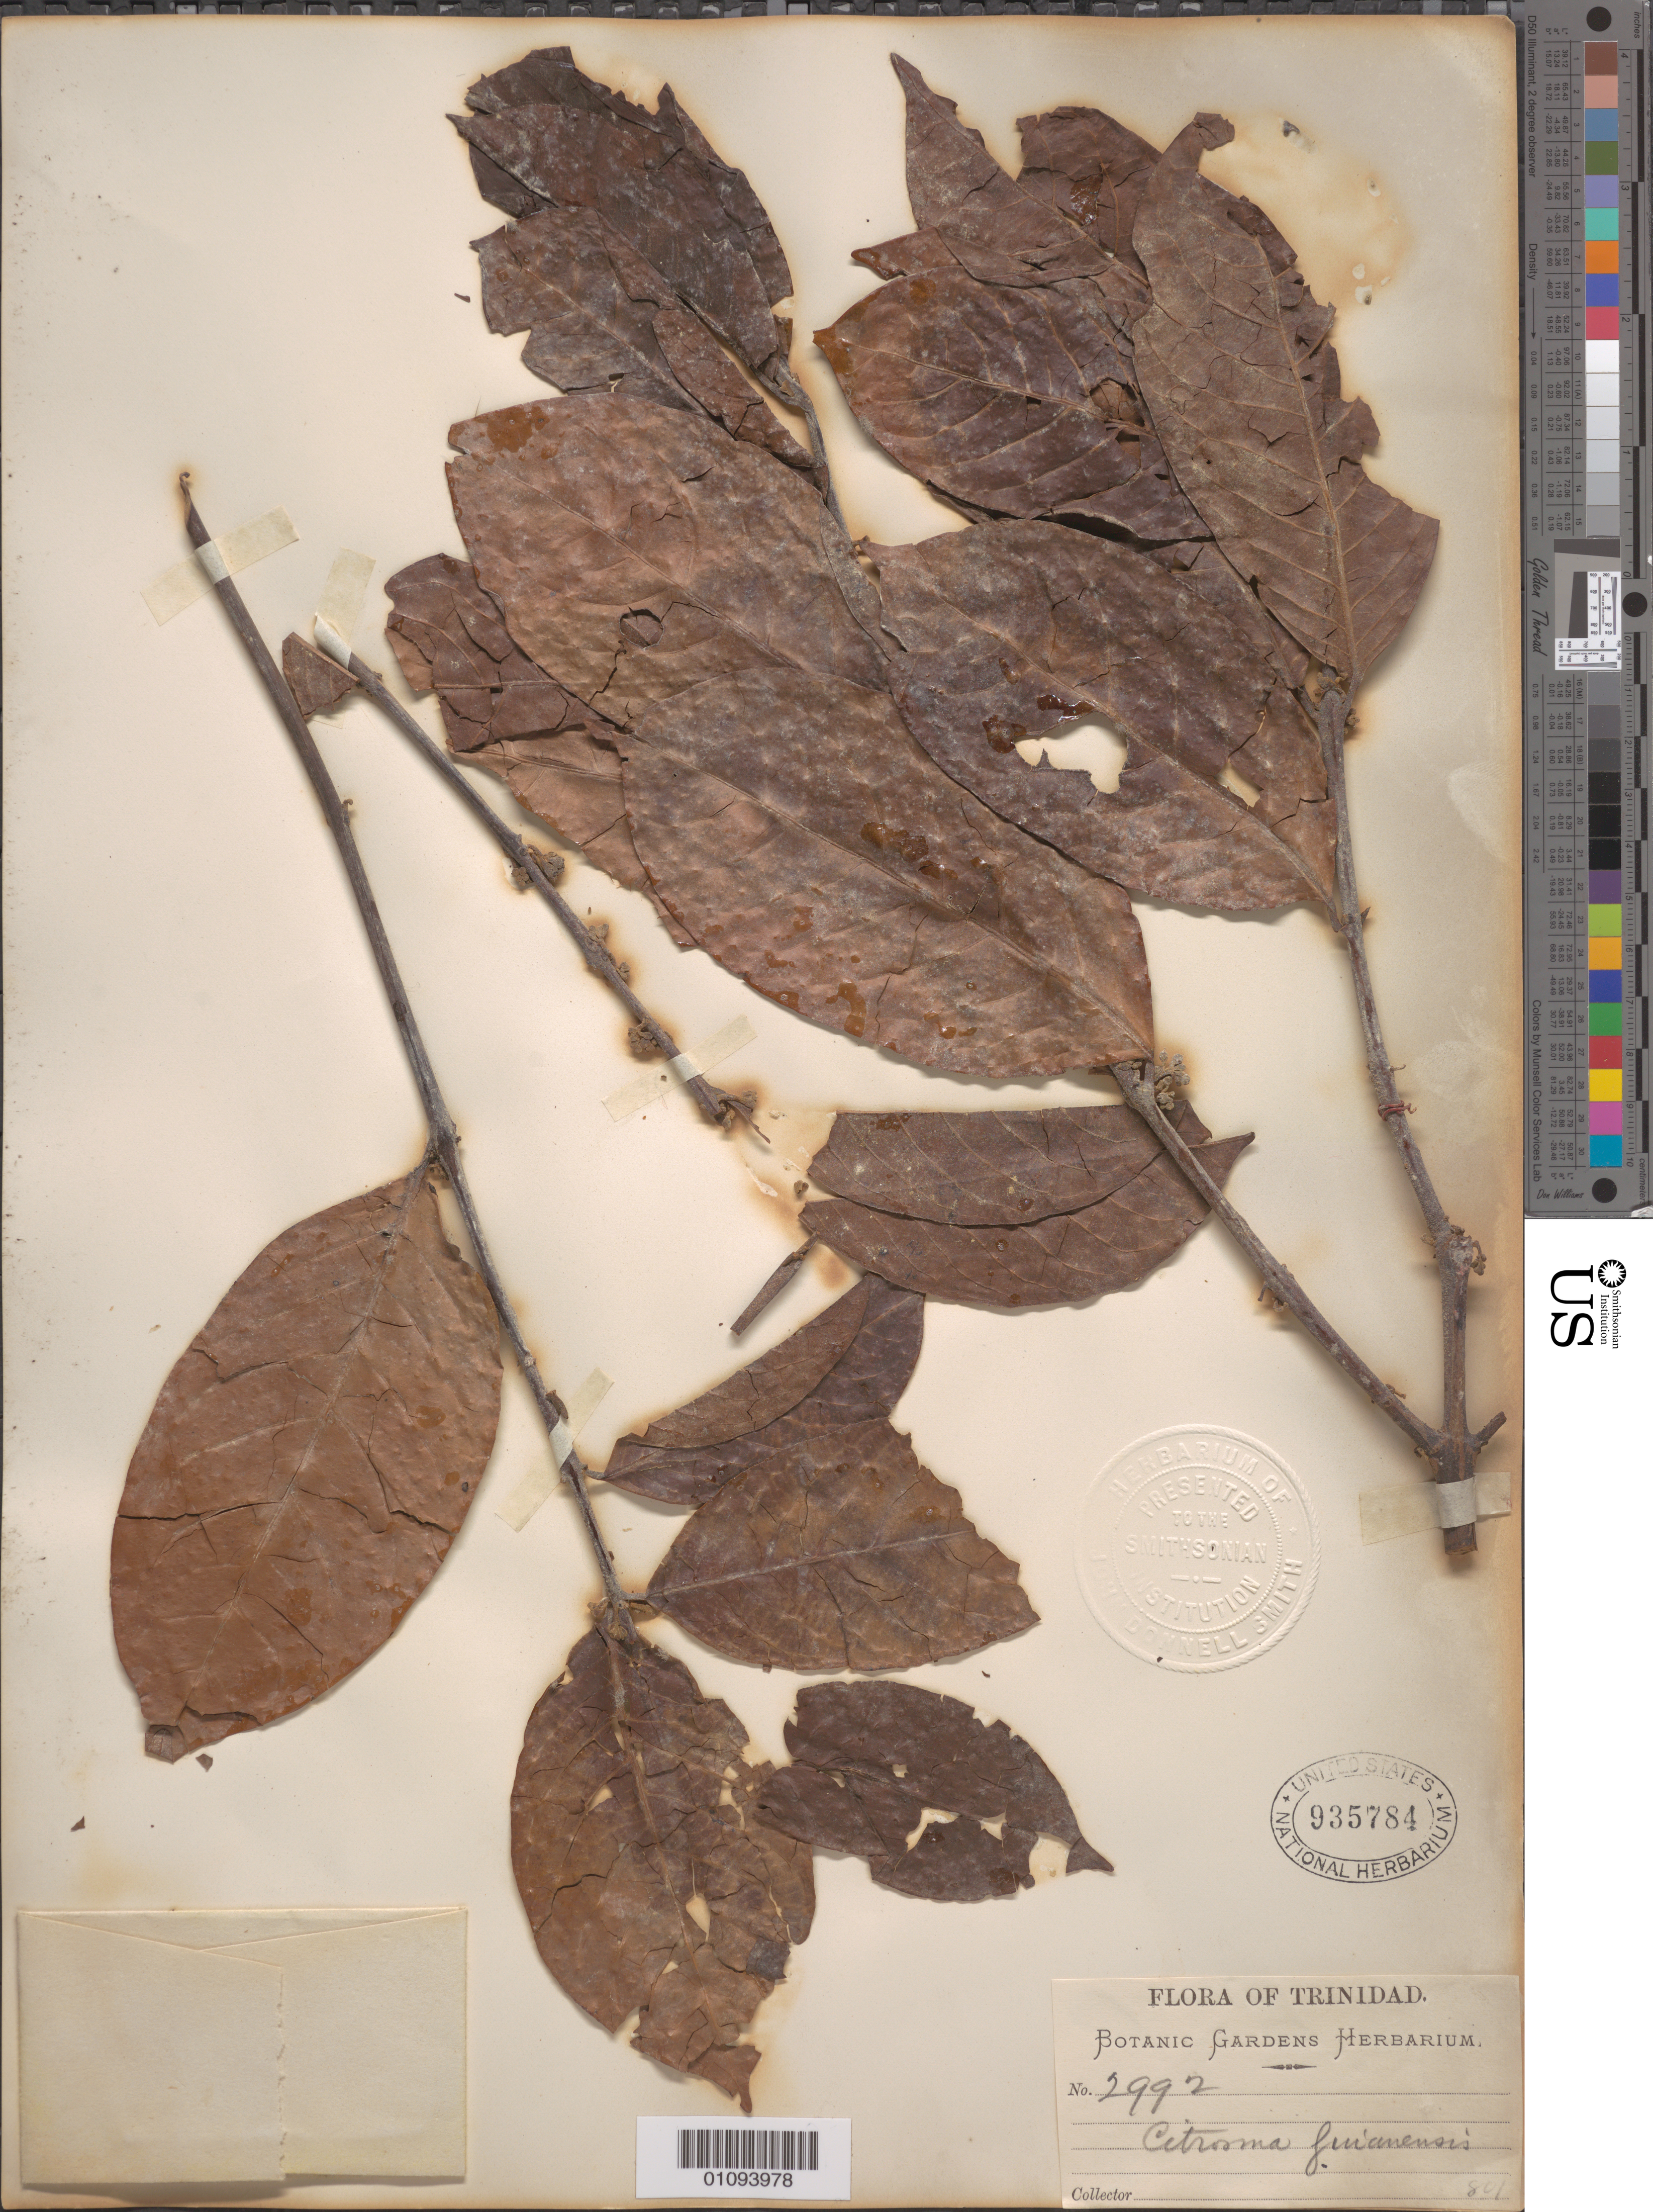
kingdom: Plantae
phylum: Tracheophyta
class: Magnoliopsida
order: Laurales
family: Siparunaceae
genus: Siparuna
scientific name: Siparuna guianensis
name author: Aubl.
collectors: Botanic Gardens Herbarium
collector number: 2992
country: Trinidad and Tobago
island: Trinidad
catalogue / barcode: US 935784